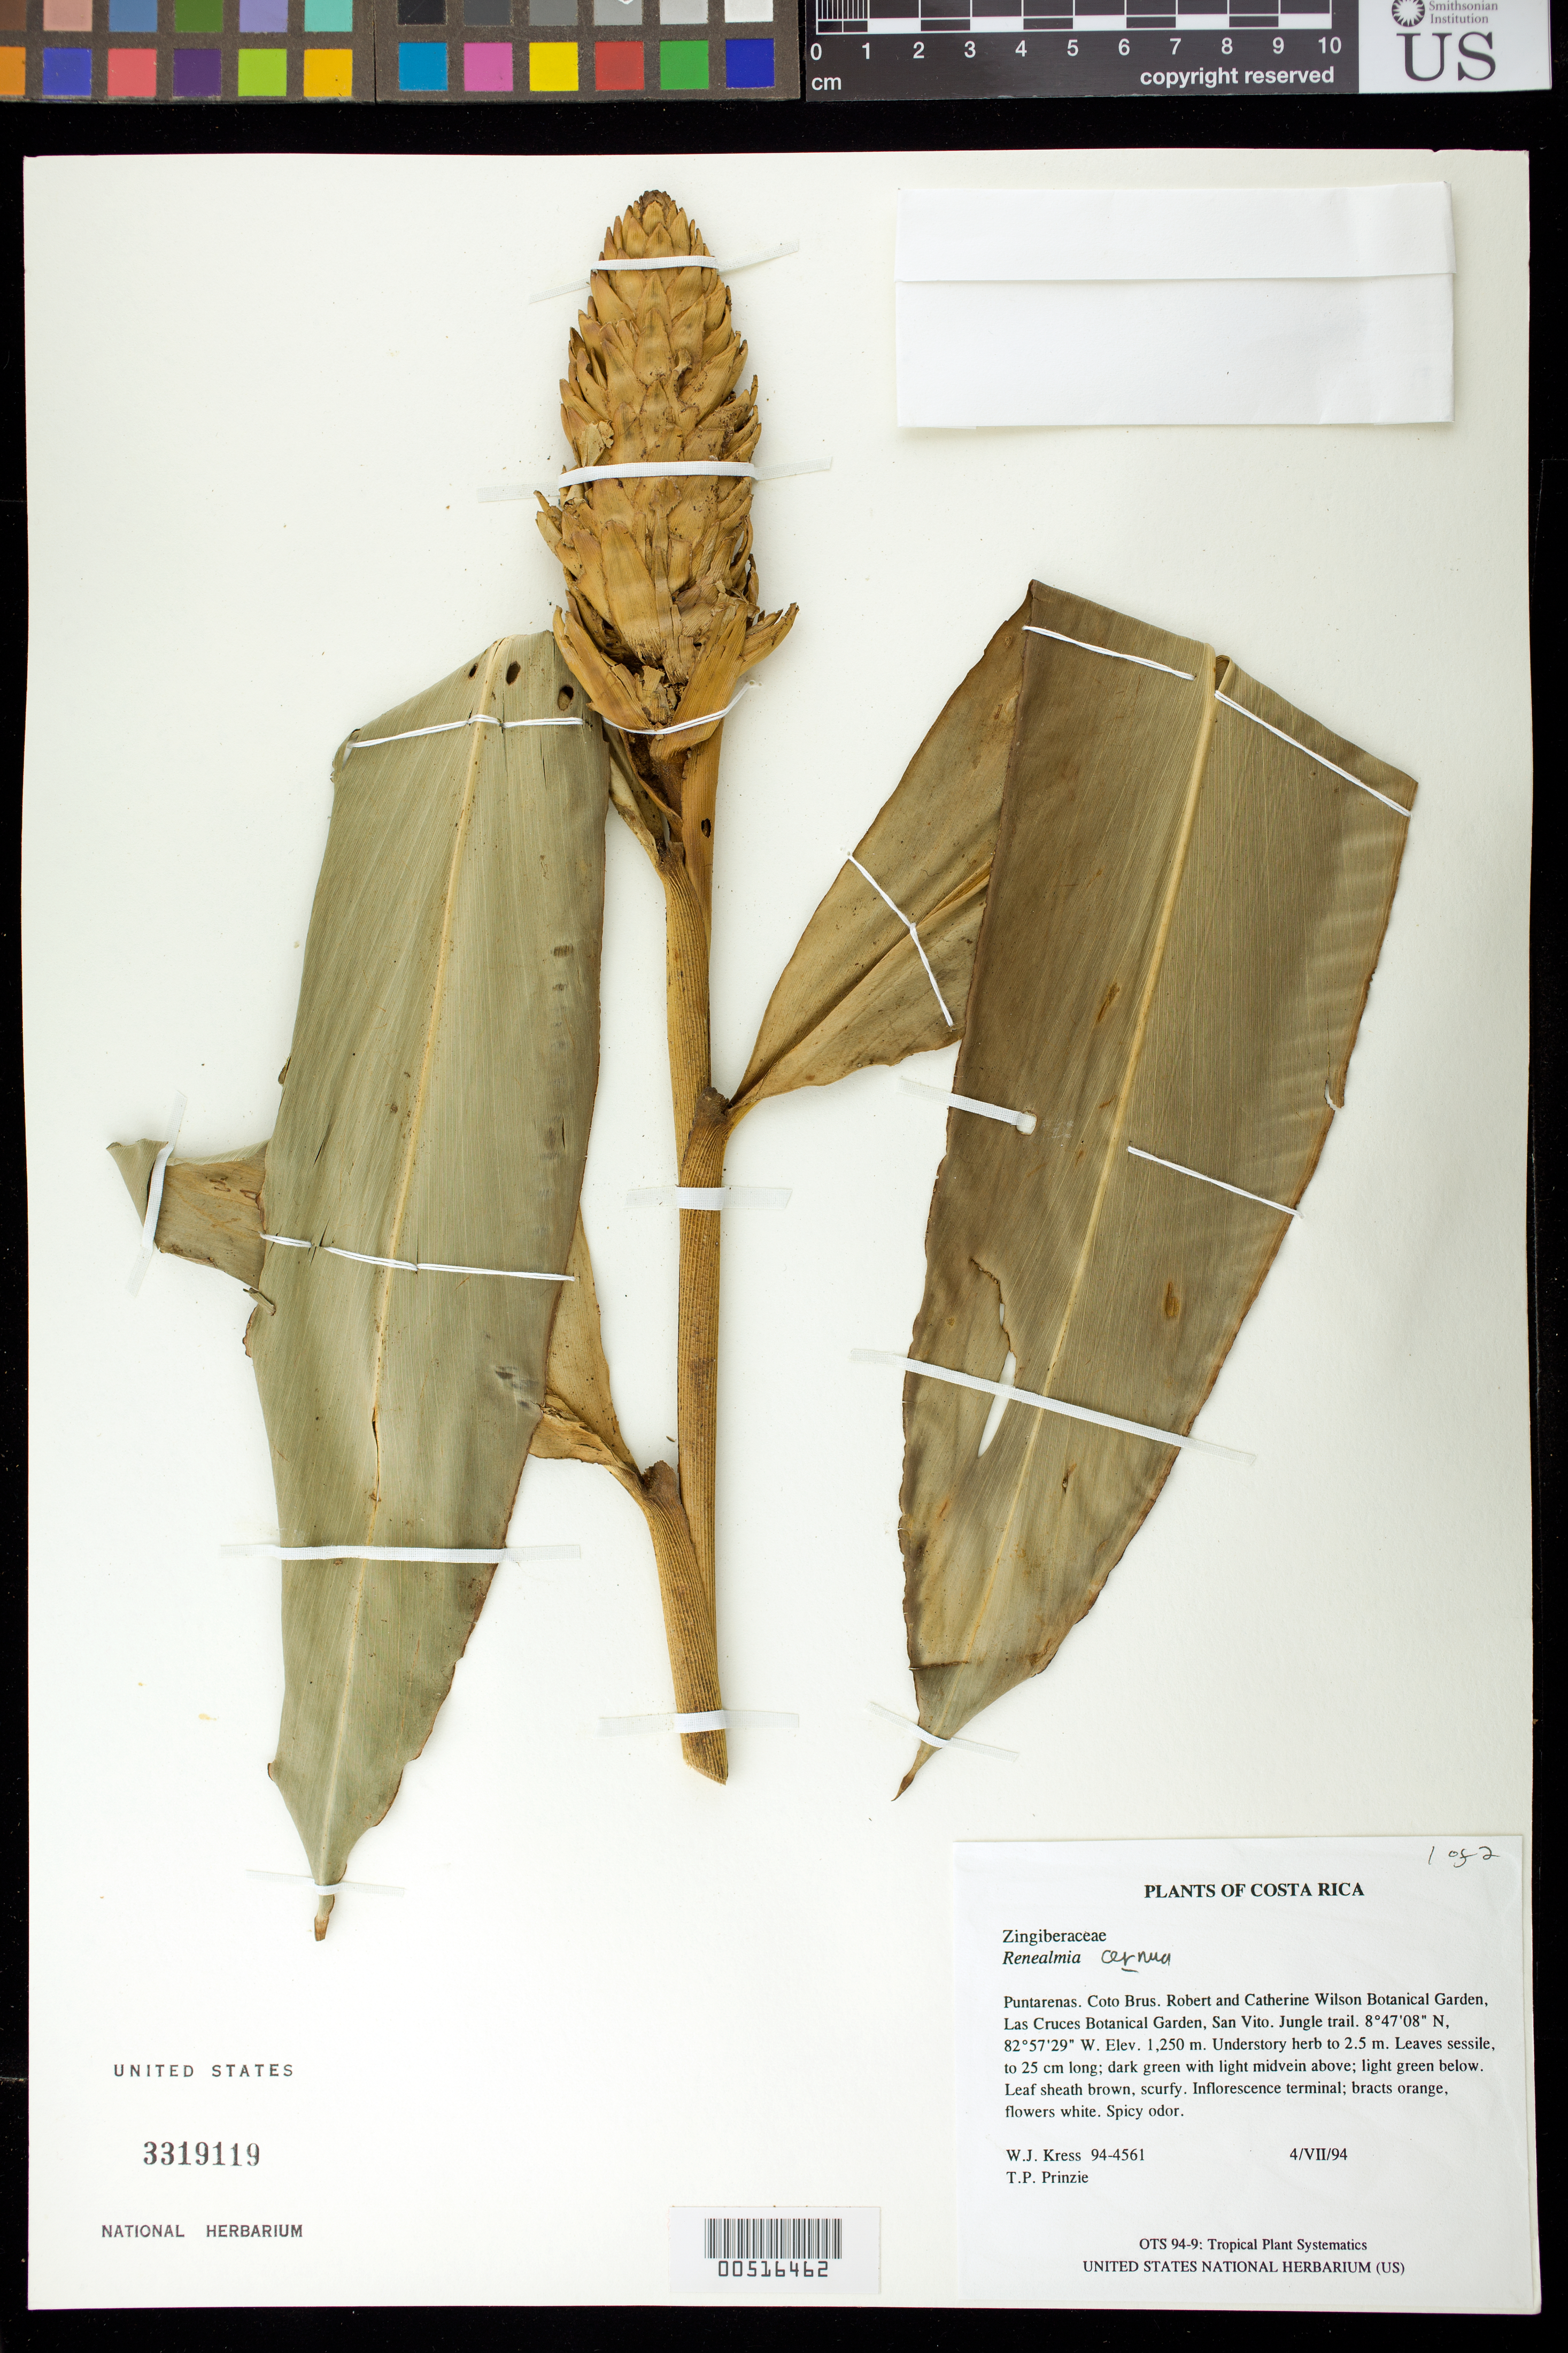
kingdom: Plantae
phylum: Tracheophyta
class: Liliopsida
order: Zingiberales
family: Zingiberaceae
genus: Renealmia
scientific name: Renealmia cernua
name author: (Sw. ex Roem. & Schult.) J.F. Macbr.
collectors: W. J. Kress & T. Prinzie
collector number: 94-4561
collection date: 1994-07-04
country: Costa Rica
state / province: Puntarenas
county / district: Coto Brus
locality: Robert and Catherine Wilson Botanical Garden, Las Cruces Botanical Garden, San Vito. Jungle trail.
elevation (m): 1250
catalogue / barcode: US 3319119